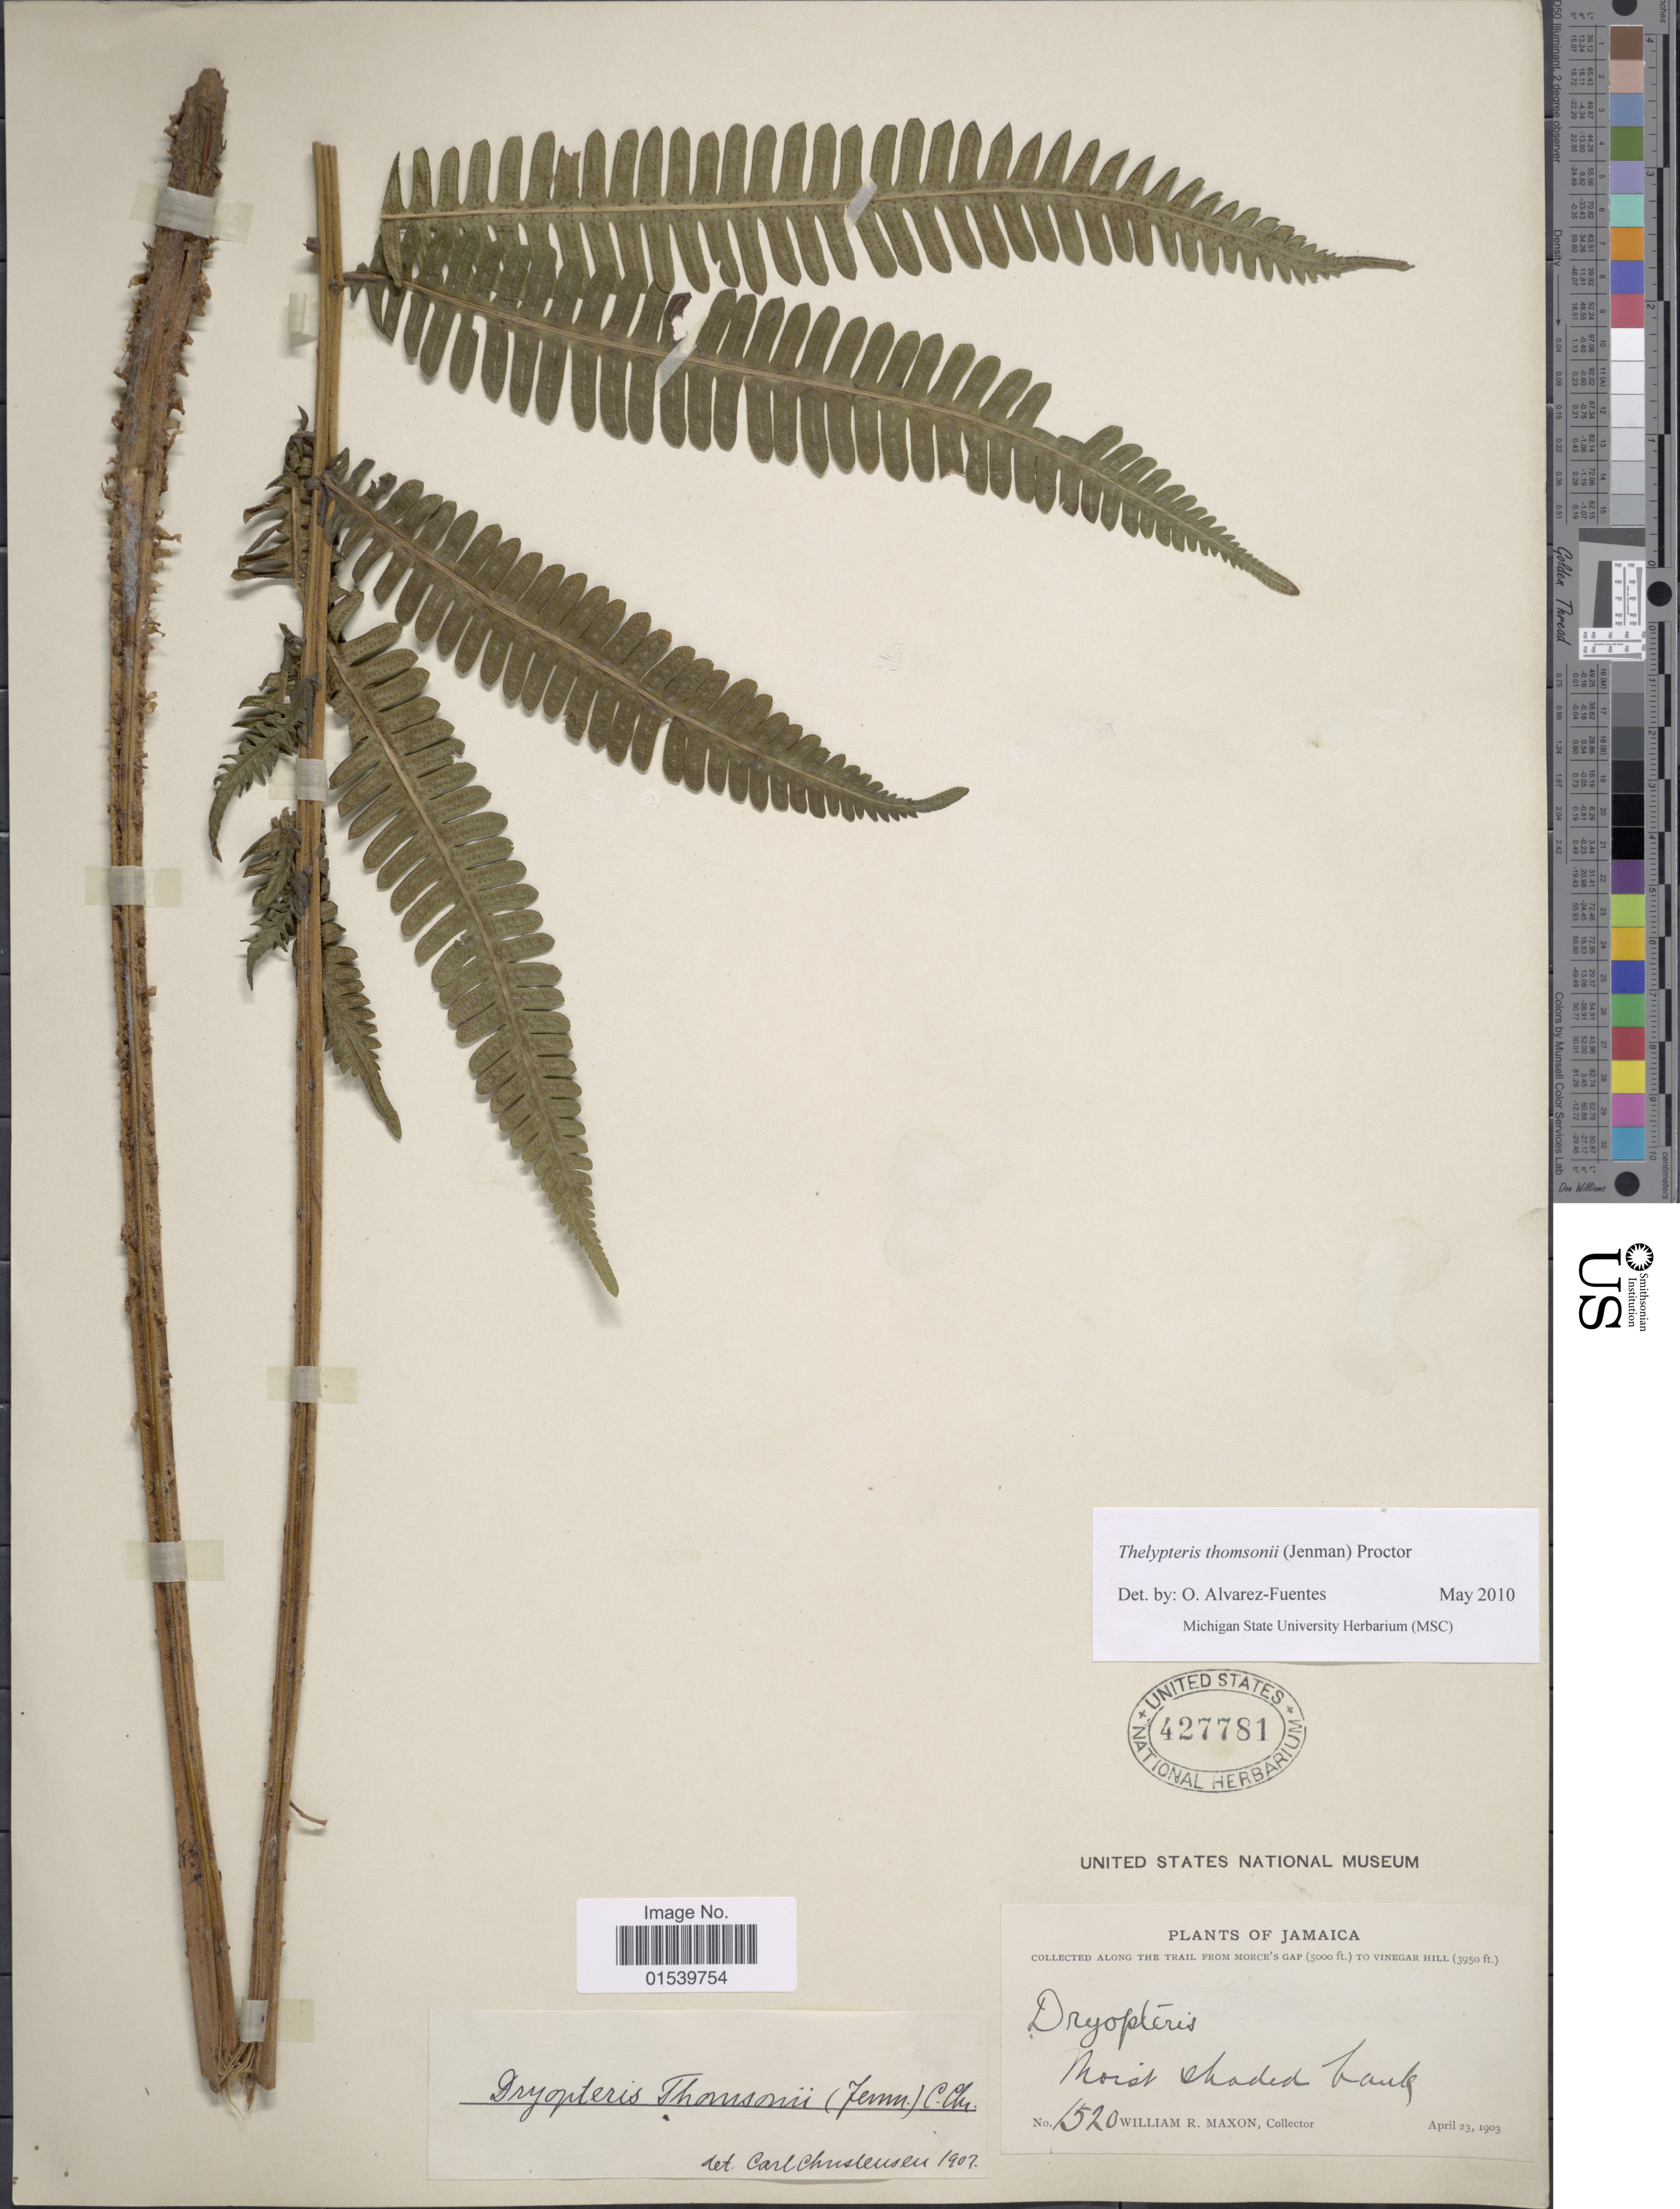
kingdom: Plantae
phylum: Tracheophyta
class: Polypodiopsida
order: Polypodiales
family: Thelypteridaceae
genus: Amauropelta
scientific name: Amauropelta thomsonii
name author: (Jenman) Pic. Serm.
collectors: W. R. Maxon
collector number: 1520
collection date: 1903-04-23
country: Jamaica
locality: Along the trail from Morce's Gap to Vinegar Hill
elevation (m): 1204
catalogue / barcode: US 427781